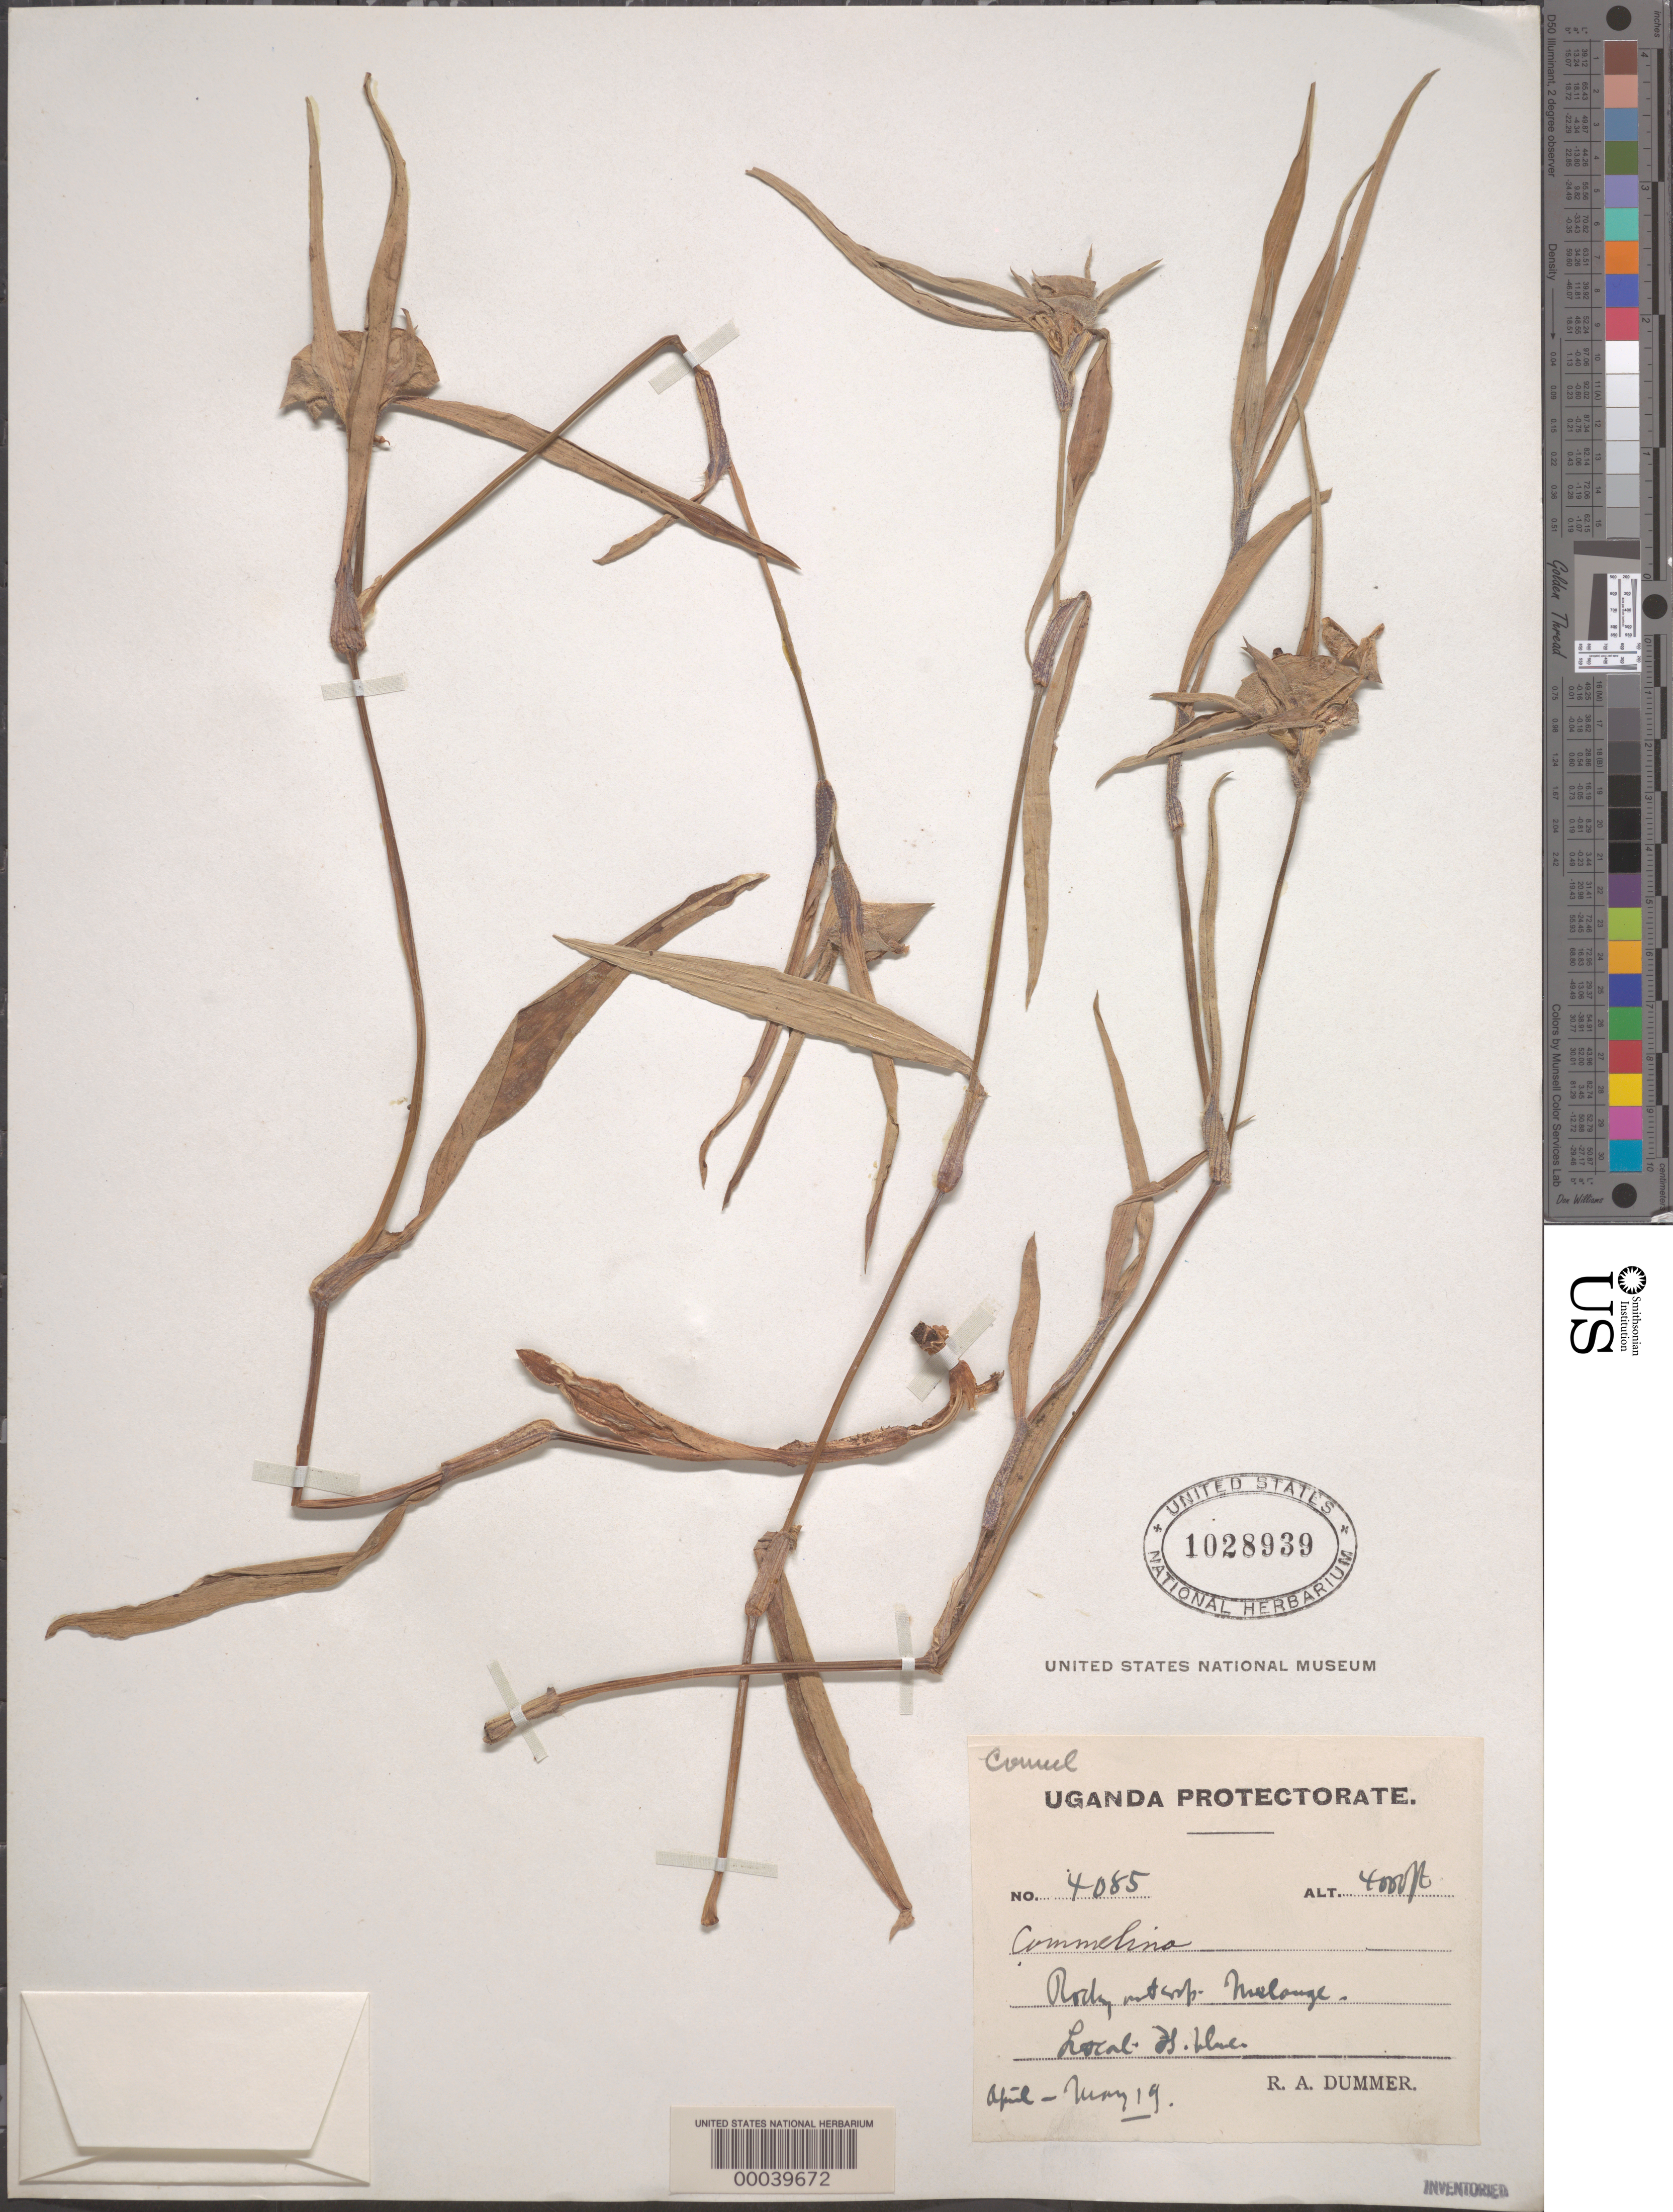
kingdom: Plantae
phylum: Tracheophyta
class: Liliopsida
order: Commelinales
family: Commelinaceae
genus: Commelina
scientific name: Commelina erecta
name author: L.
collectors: R. Dümmer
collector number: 4085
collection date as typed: Apr 1919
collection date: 1919-04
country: Uganda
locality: Melange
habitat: Rocky mountain top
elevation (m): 1220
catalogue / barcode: US 1028939